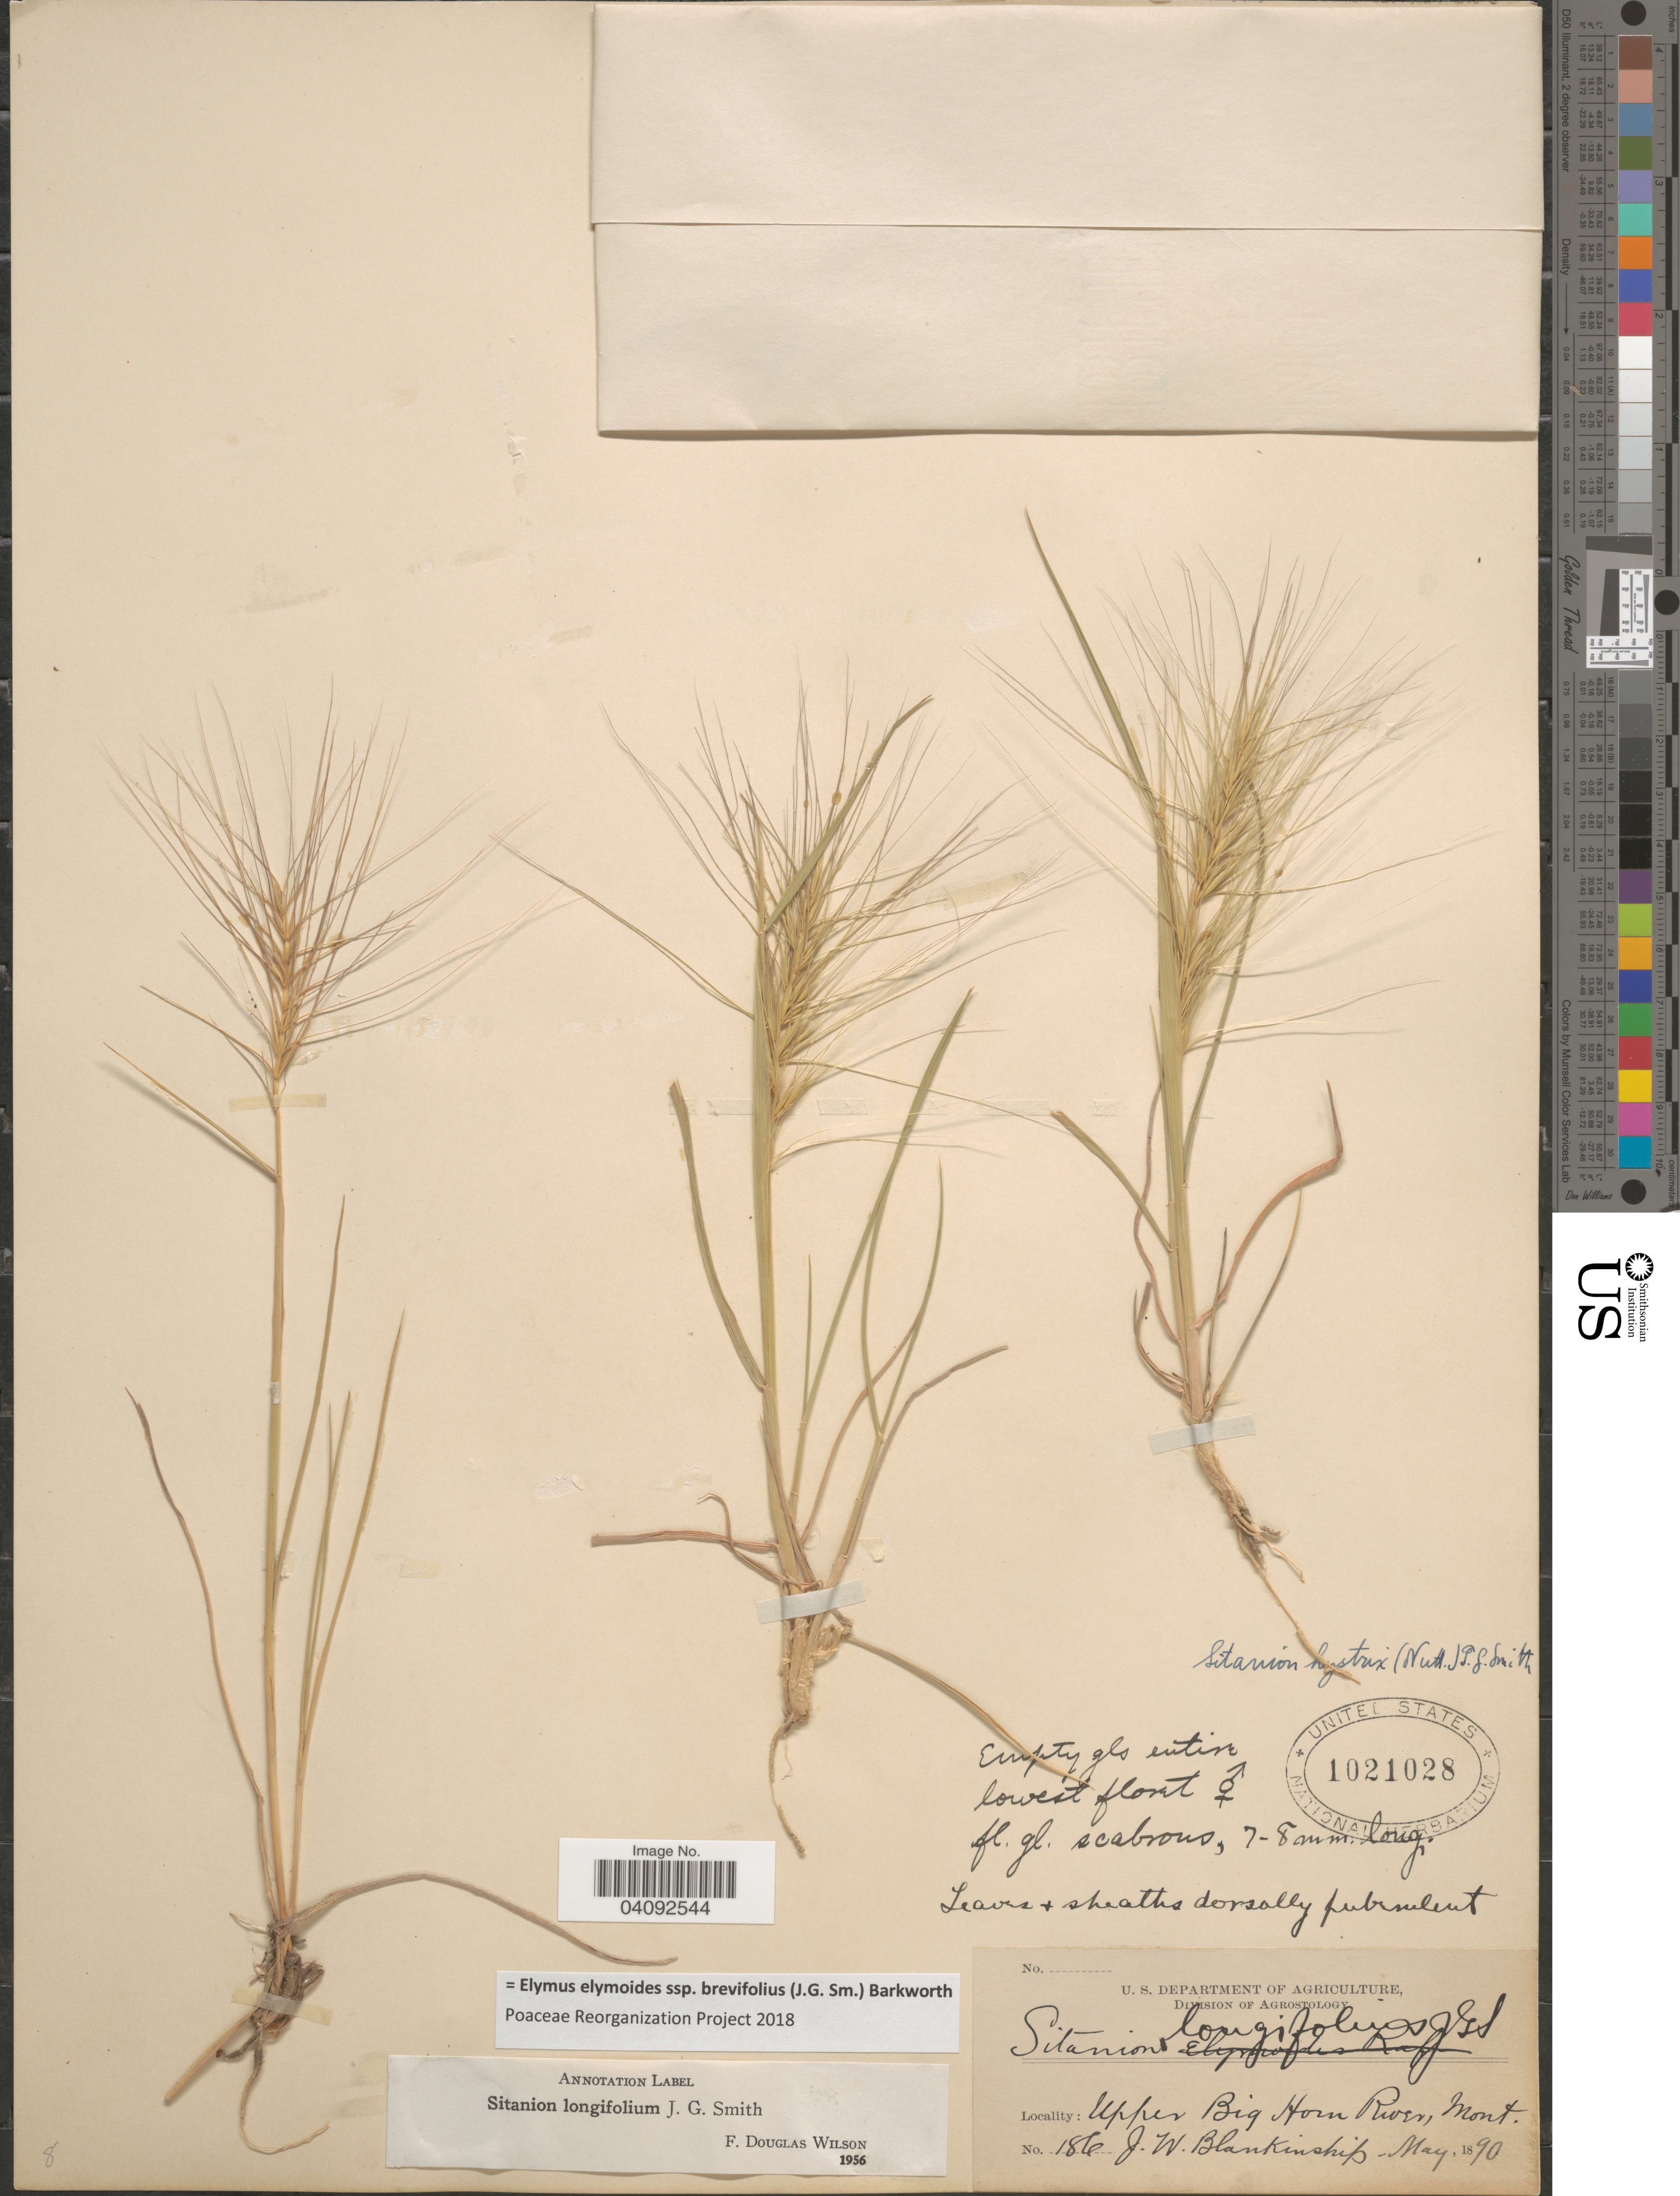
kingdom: Plantae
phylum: Tracheophyta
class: Liliopsida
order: Poales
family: Poaceae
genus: Elymus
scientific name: Elymus elymoides subsp. brevifolius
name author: (J.G. Sm.) Barkworth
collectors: J. W. Blankinship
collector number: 186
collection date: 1890-05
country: United States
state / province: Montana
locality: Upper Big Horn River.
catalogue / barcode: US 1021028